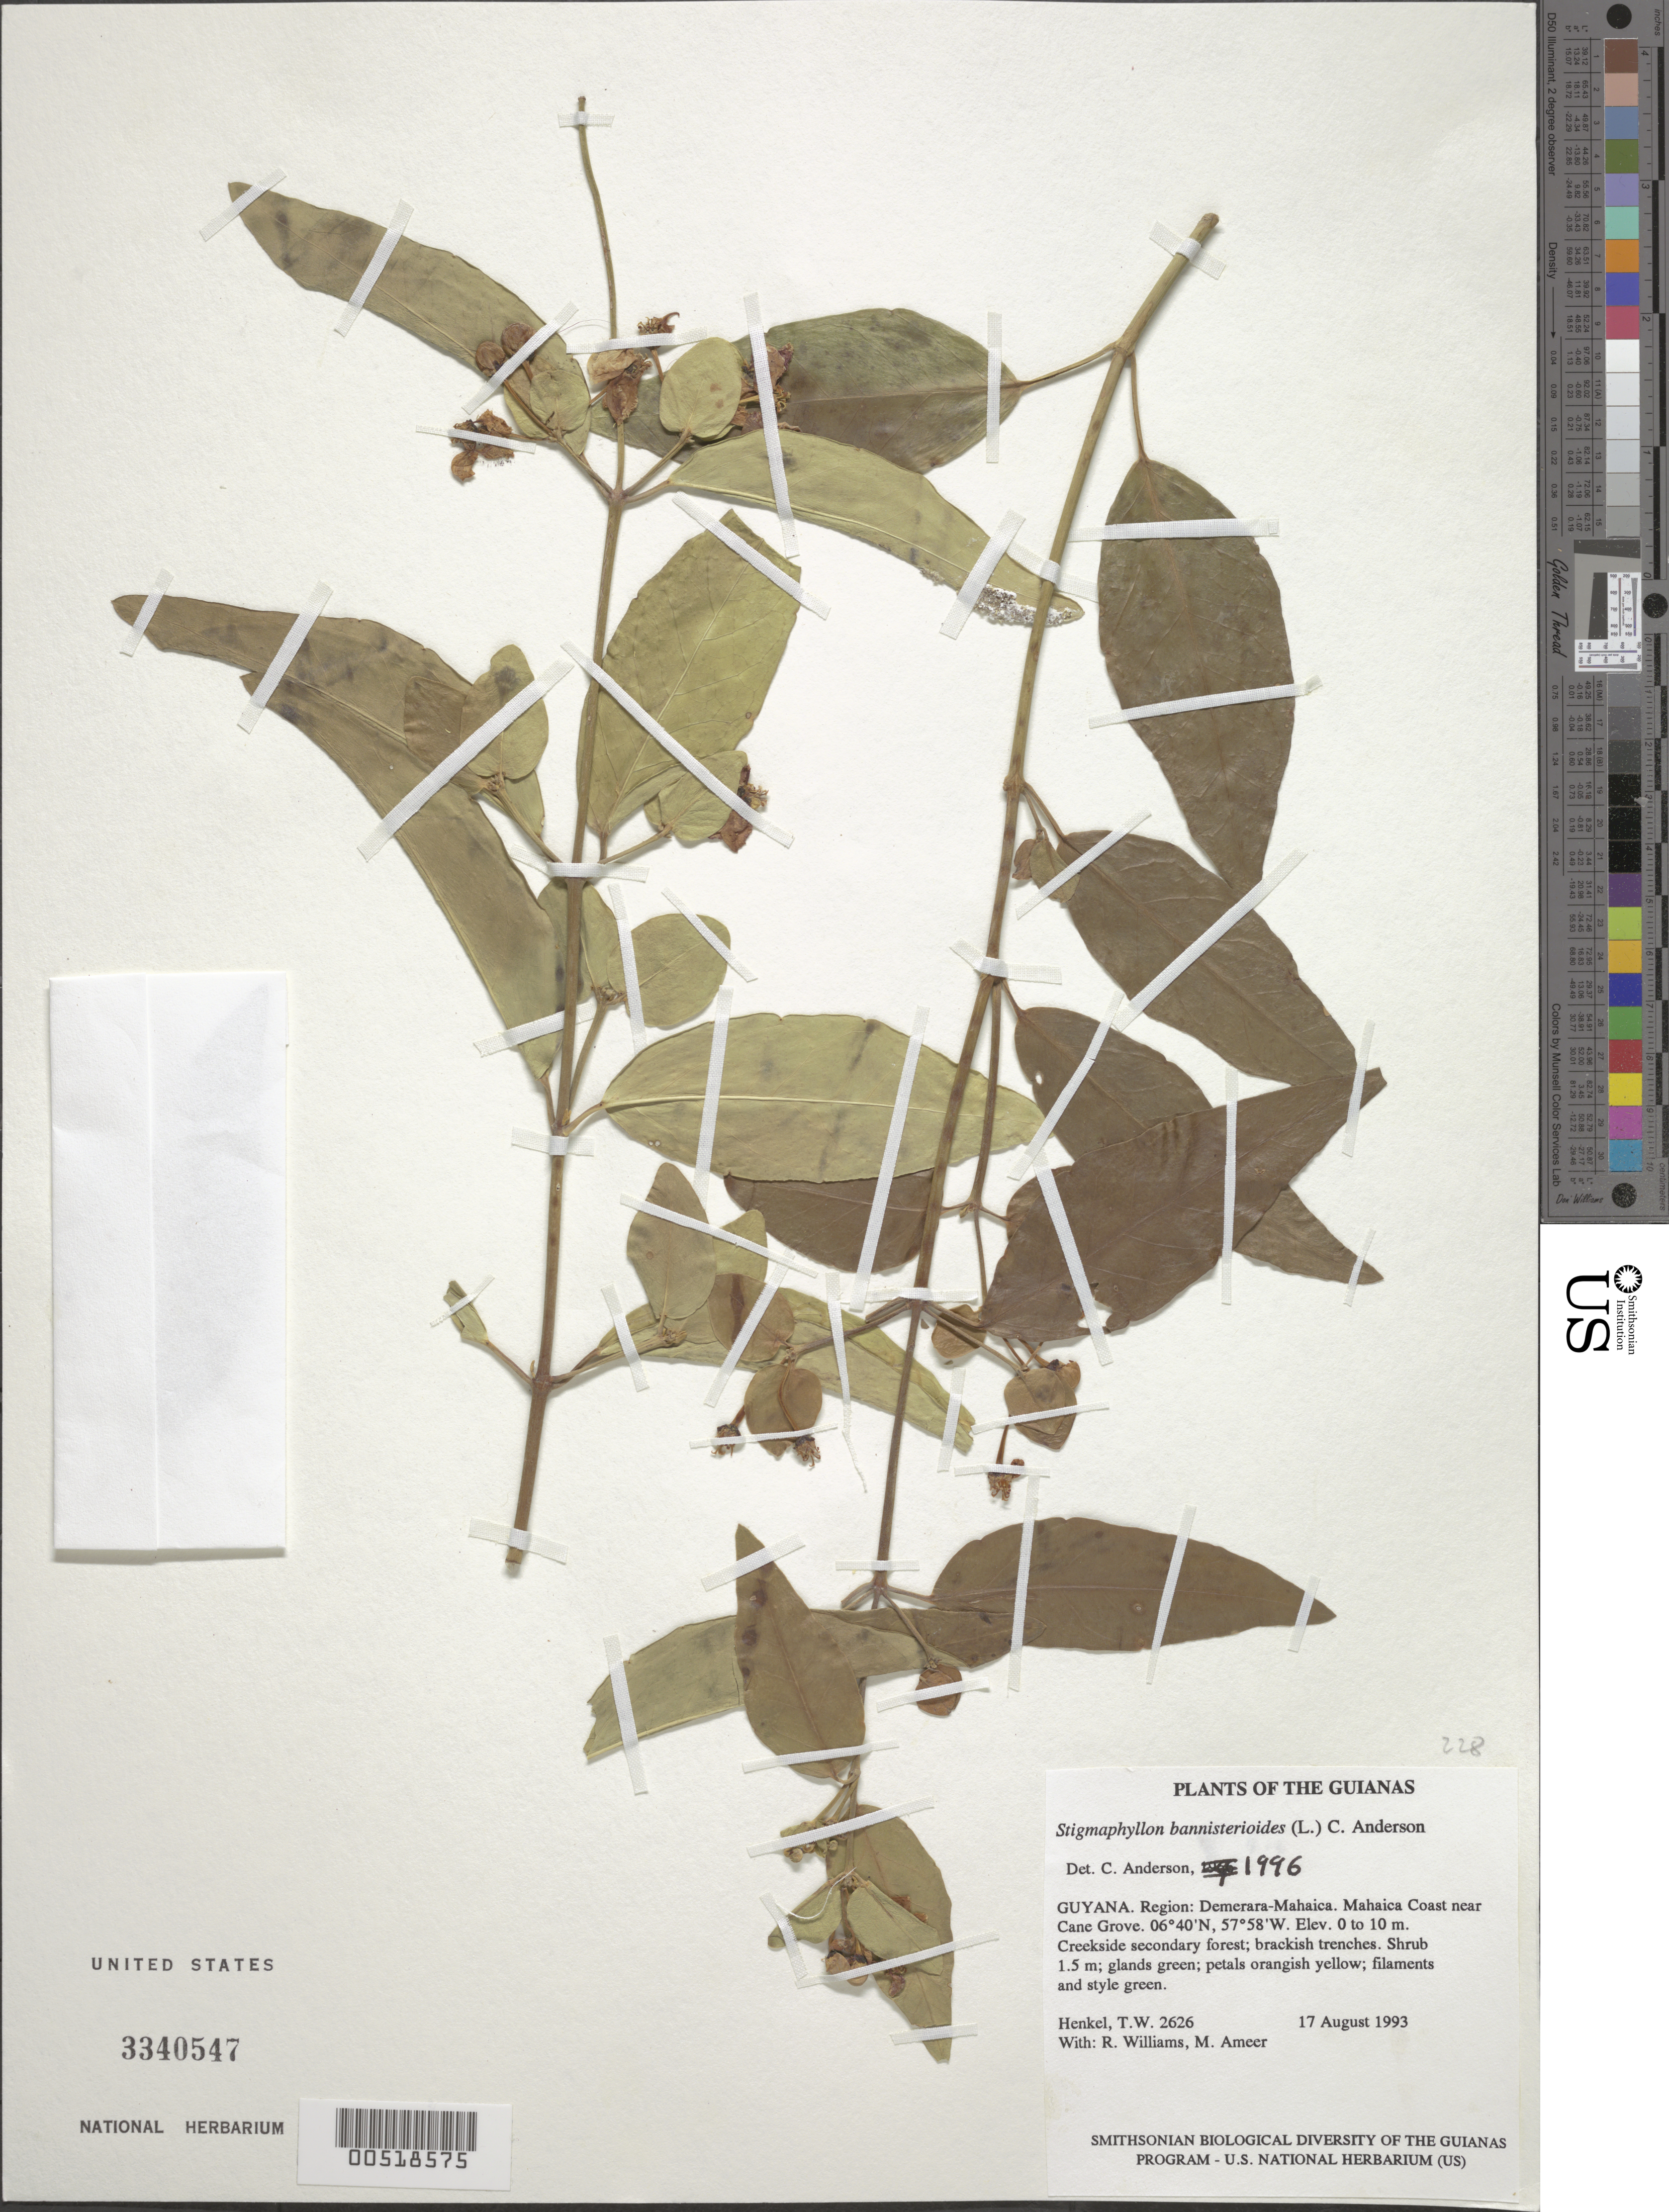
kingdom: Plantae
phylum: Tracheophyta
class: Magnoliopsida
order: Malpighiales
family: Malpighiaceae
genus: Stigmaphyllon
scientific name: Stigmaphyllon bannisterioides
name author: (L.) C.E. Anderson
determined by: Anderson, C.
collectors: T. Henkel, R. Williams & M. Ameer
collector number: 2626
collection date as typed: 17 August 1993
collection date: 1993-08-17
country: Guyana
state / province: Demerara-Mahaica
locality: Mahaica Coast near Cane Grove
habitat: Creekside secondary forest; brackish trenches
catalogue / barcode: US 3340547